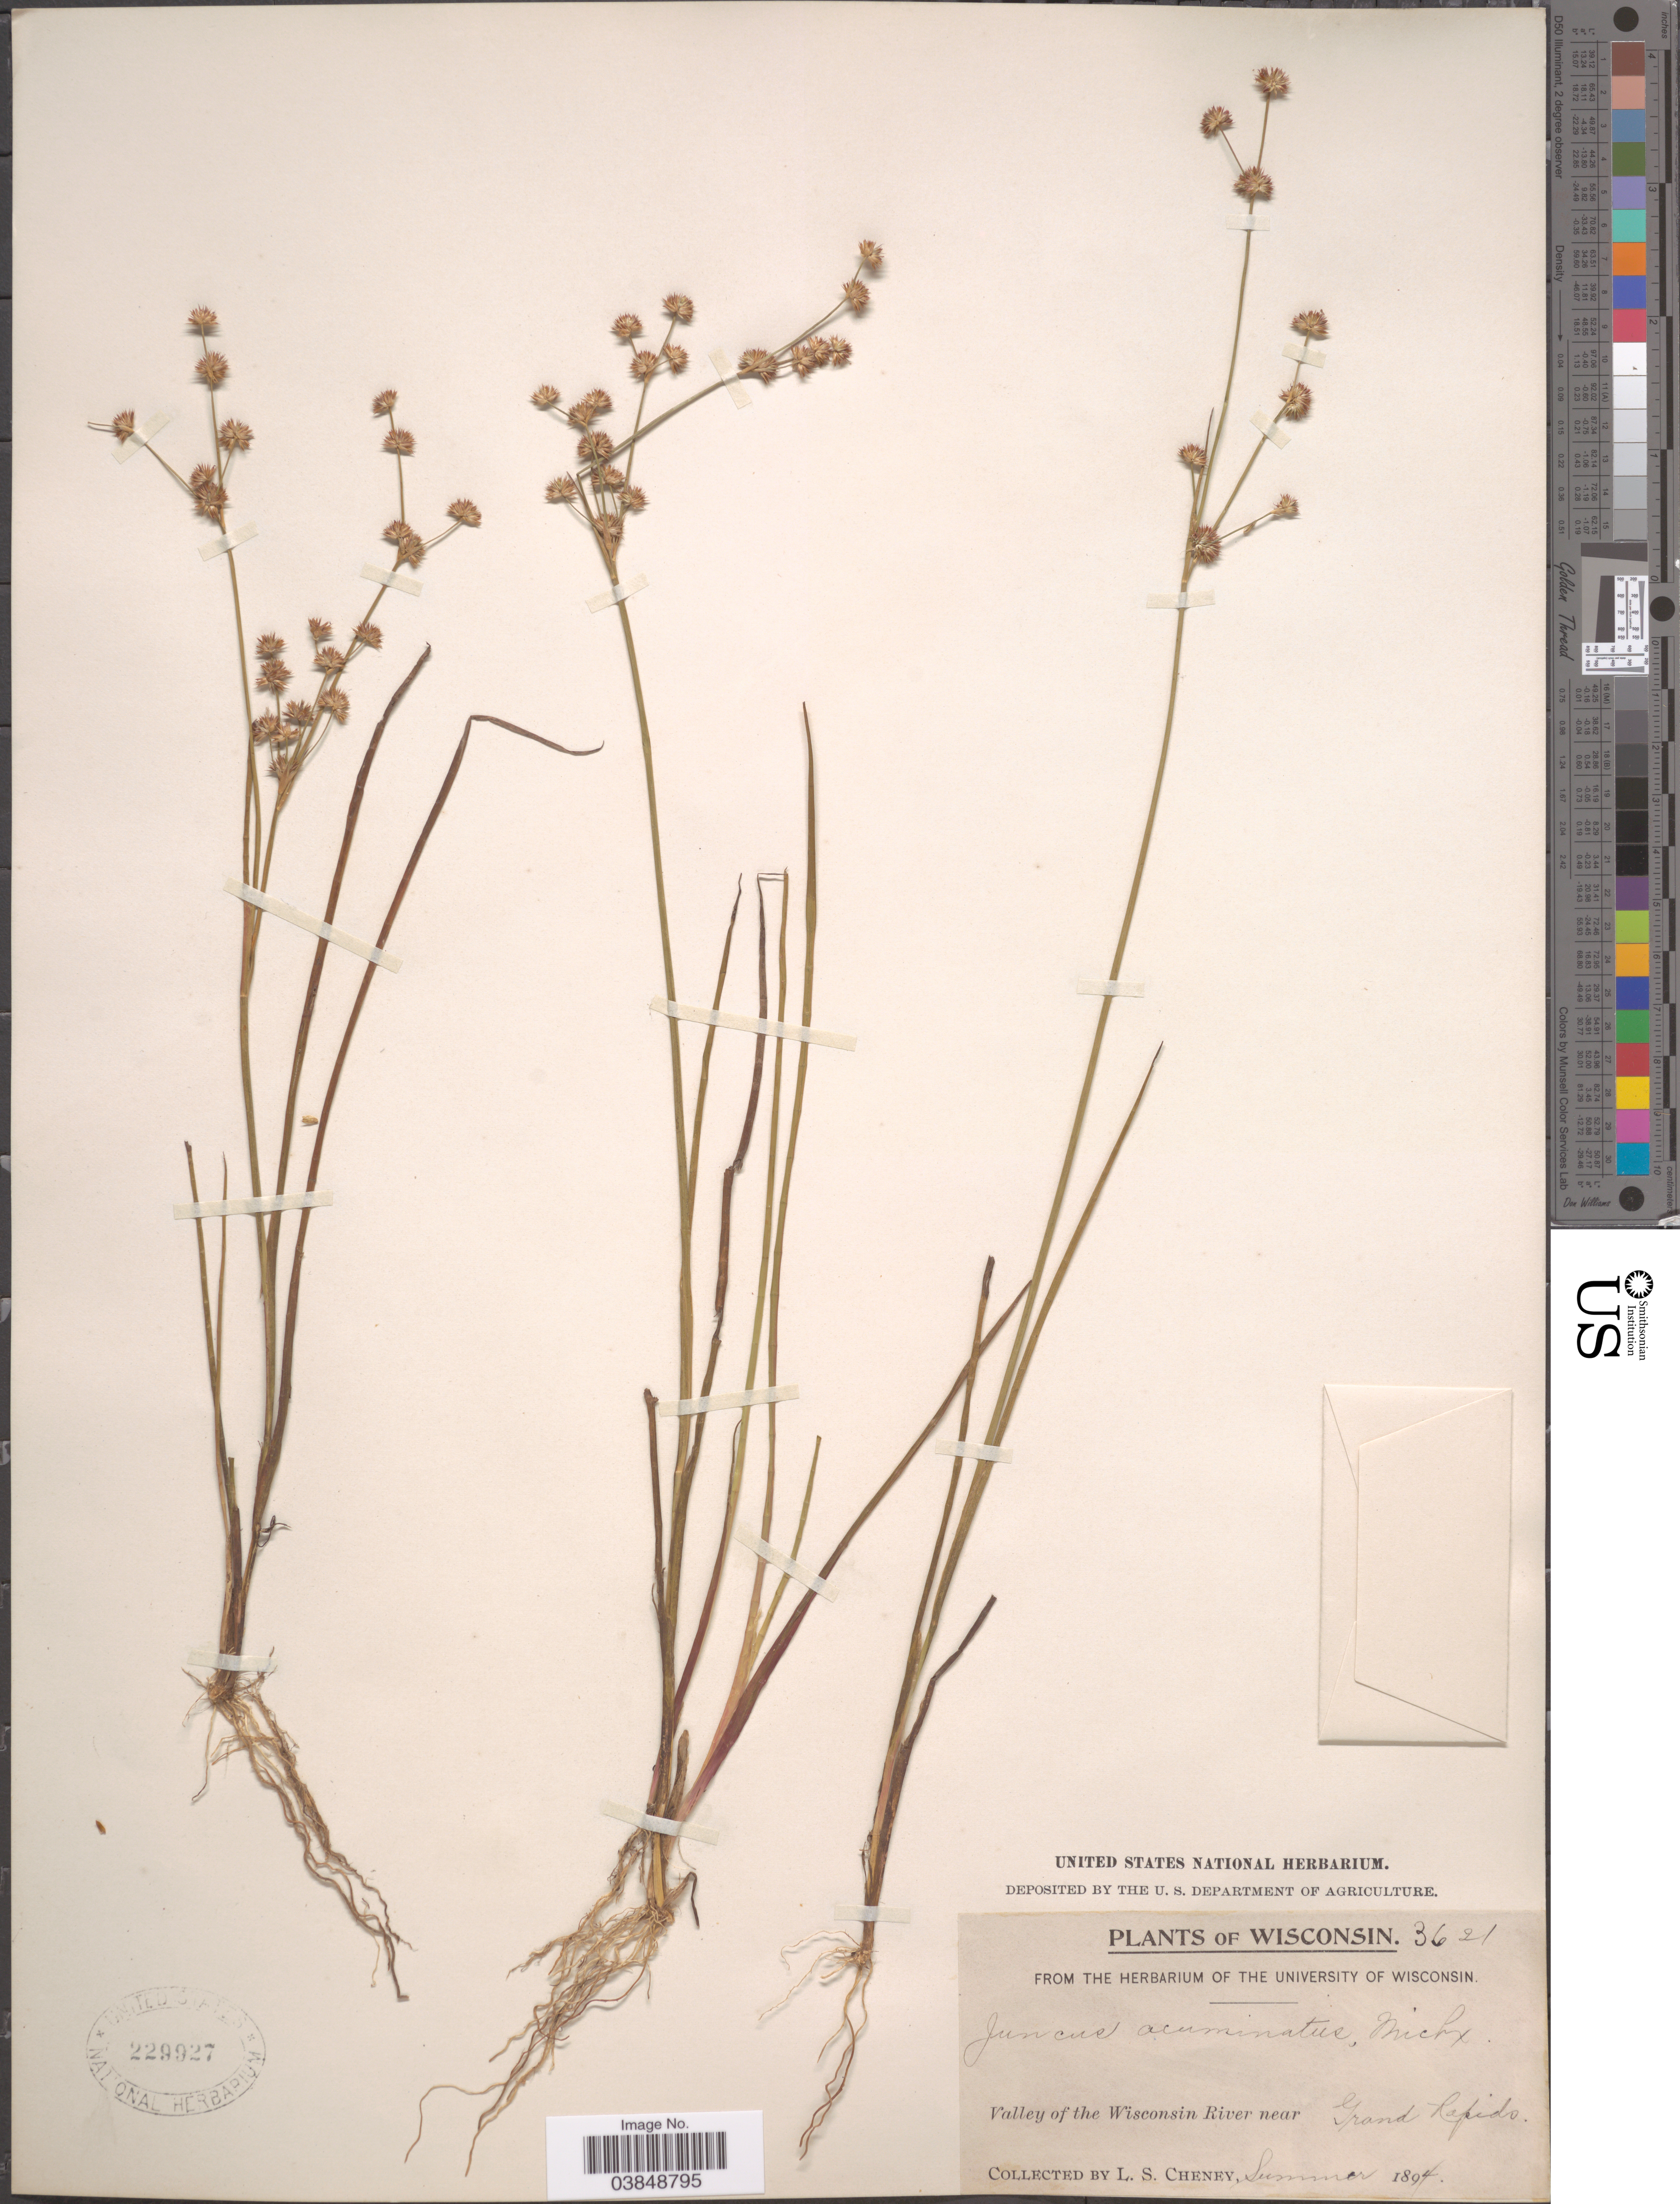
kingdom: Plantae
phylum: Tracheophyta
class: Liliopsida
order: Poales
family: Juncaceae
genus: Juncus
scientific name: Juncus acuminatus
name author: Michx.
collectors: L. Cheney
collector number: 3621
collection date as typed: Summer 1894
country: United States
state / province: Wisconsin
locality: Valley of the Wisconsin River near Grand Rapido.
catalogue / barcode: US 229927